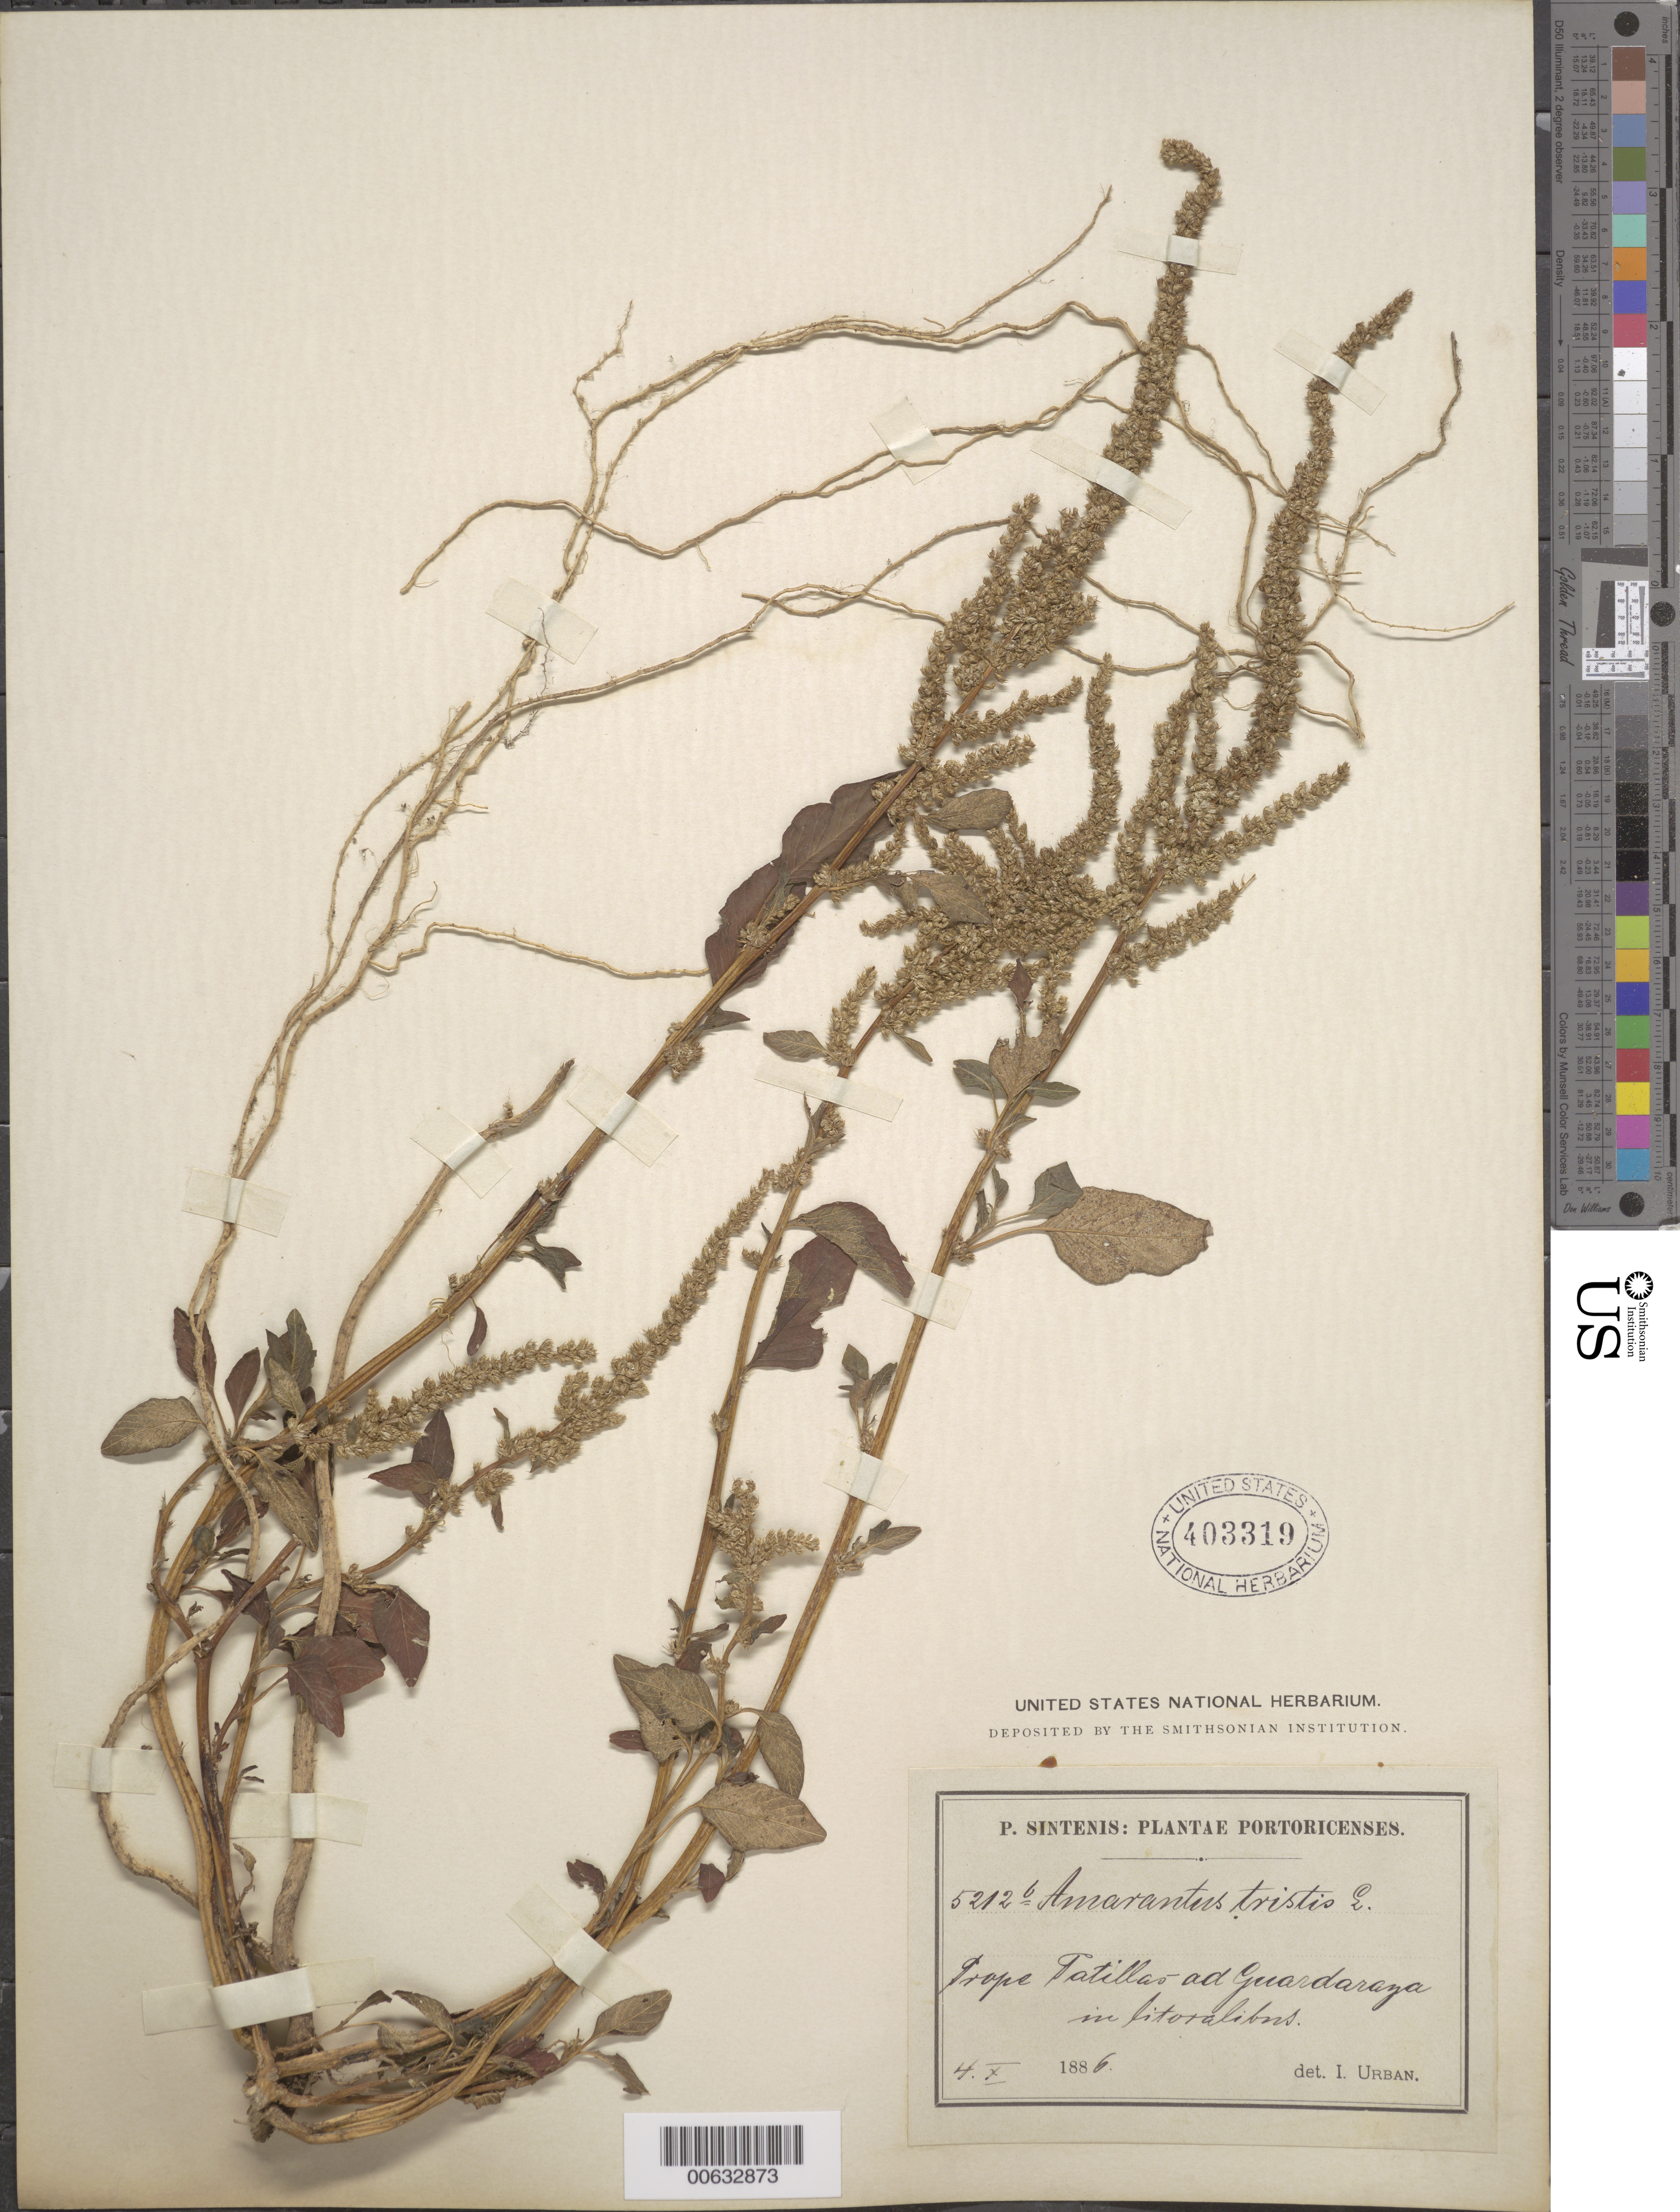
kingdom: Plantae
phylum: Tracheophyta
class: Magnoliopsida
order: Caryophyllales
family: Amaranthaceae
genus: Amaranthus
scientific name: Amaranthus tristis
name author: L.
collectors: P. Sintenis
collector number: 5212b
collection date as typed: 04 Oct 1886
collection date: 1886-10-04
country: Puerto Rico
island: Greater Antilles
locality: Prope Patillas, ad Guardaraza, in litoralibus.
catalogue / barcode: US 403319